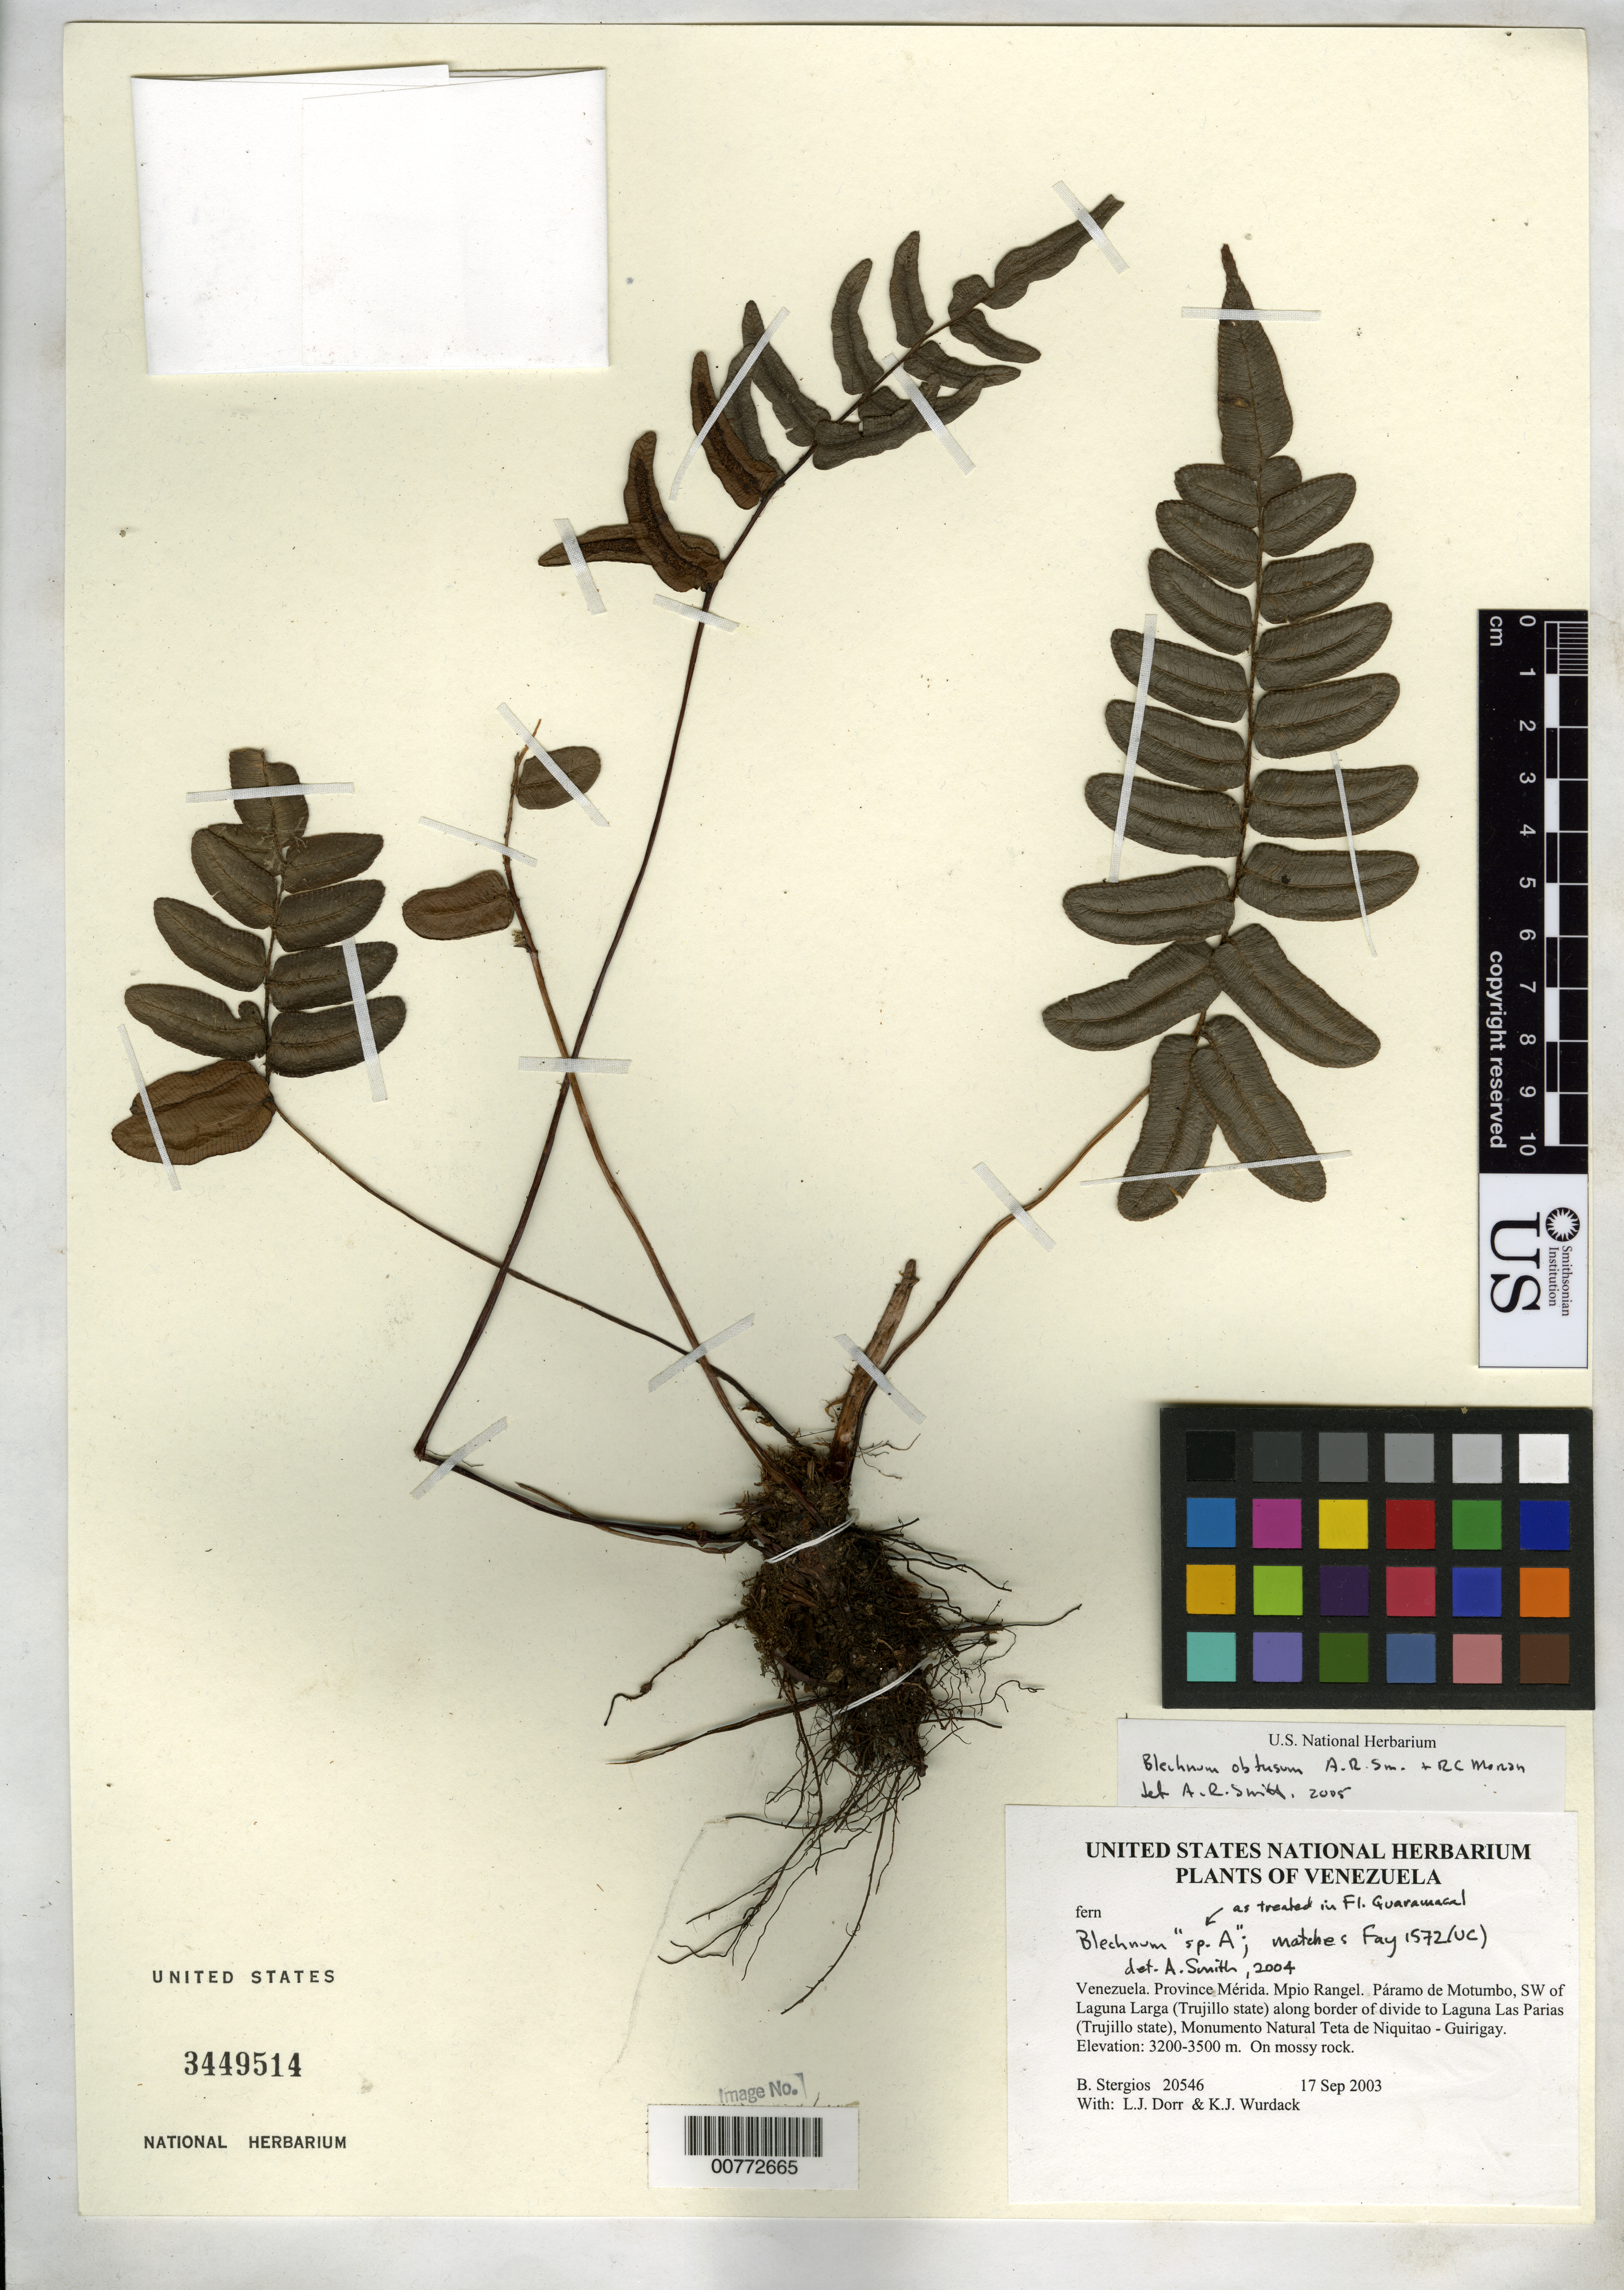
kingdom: Plantae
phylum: Tracheophyta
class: Polypodiopsida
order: Polypodiales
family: Blechnaceae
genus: Blechnum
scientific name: Blechnum obtusum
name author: R.C. Moran & A.R. Sm.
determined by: Smith, Alan R., (UC)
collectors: B. G. Stergios, L. J. Dorr & K. Wurdack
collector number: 20546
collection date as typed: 17 Sep 2003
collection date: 2003-09-17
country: Venezuela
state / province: Mérida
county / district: Rangel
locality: Páramo de Motumbo, NW of Laguna Larga (Trujillo state), Monumento Natural Teta de Niquitao - Guirigay.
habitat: On mossy rock.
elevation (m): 3200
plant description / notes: PORT, US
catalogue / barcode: US 3449514